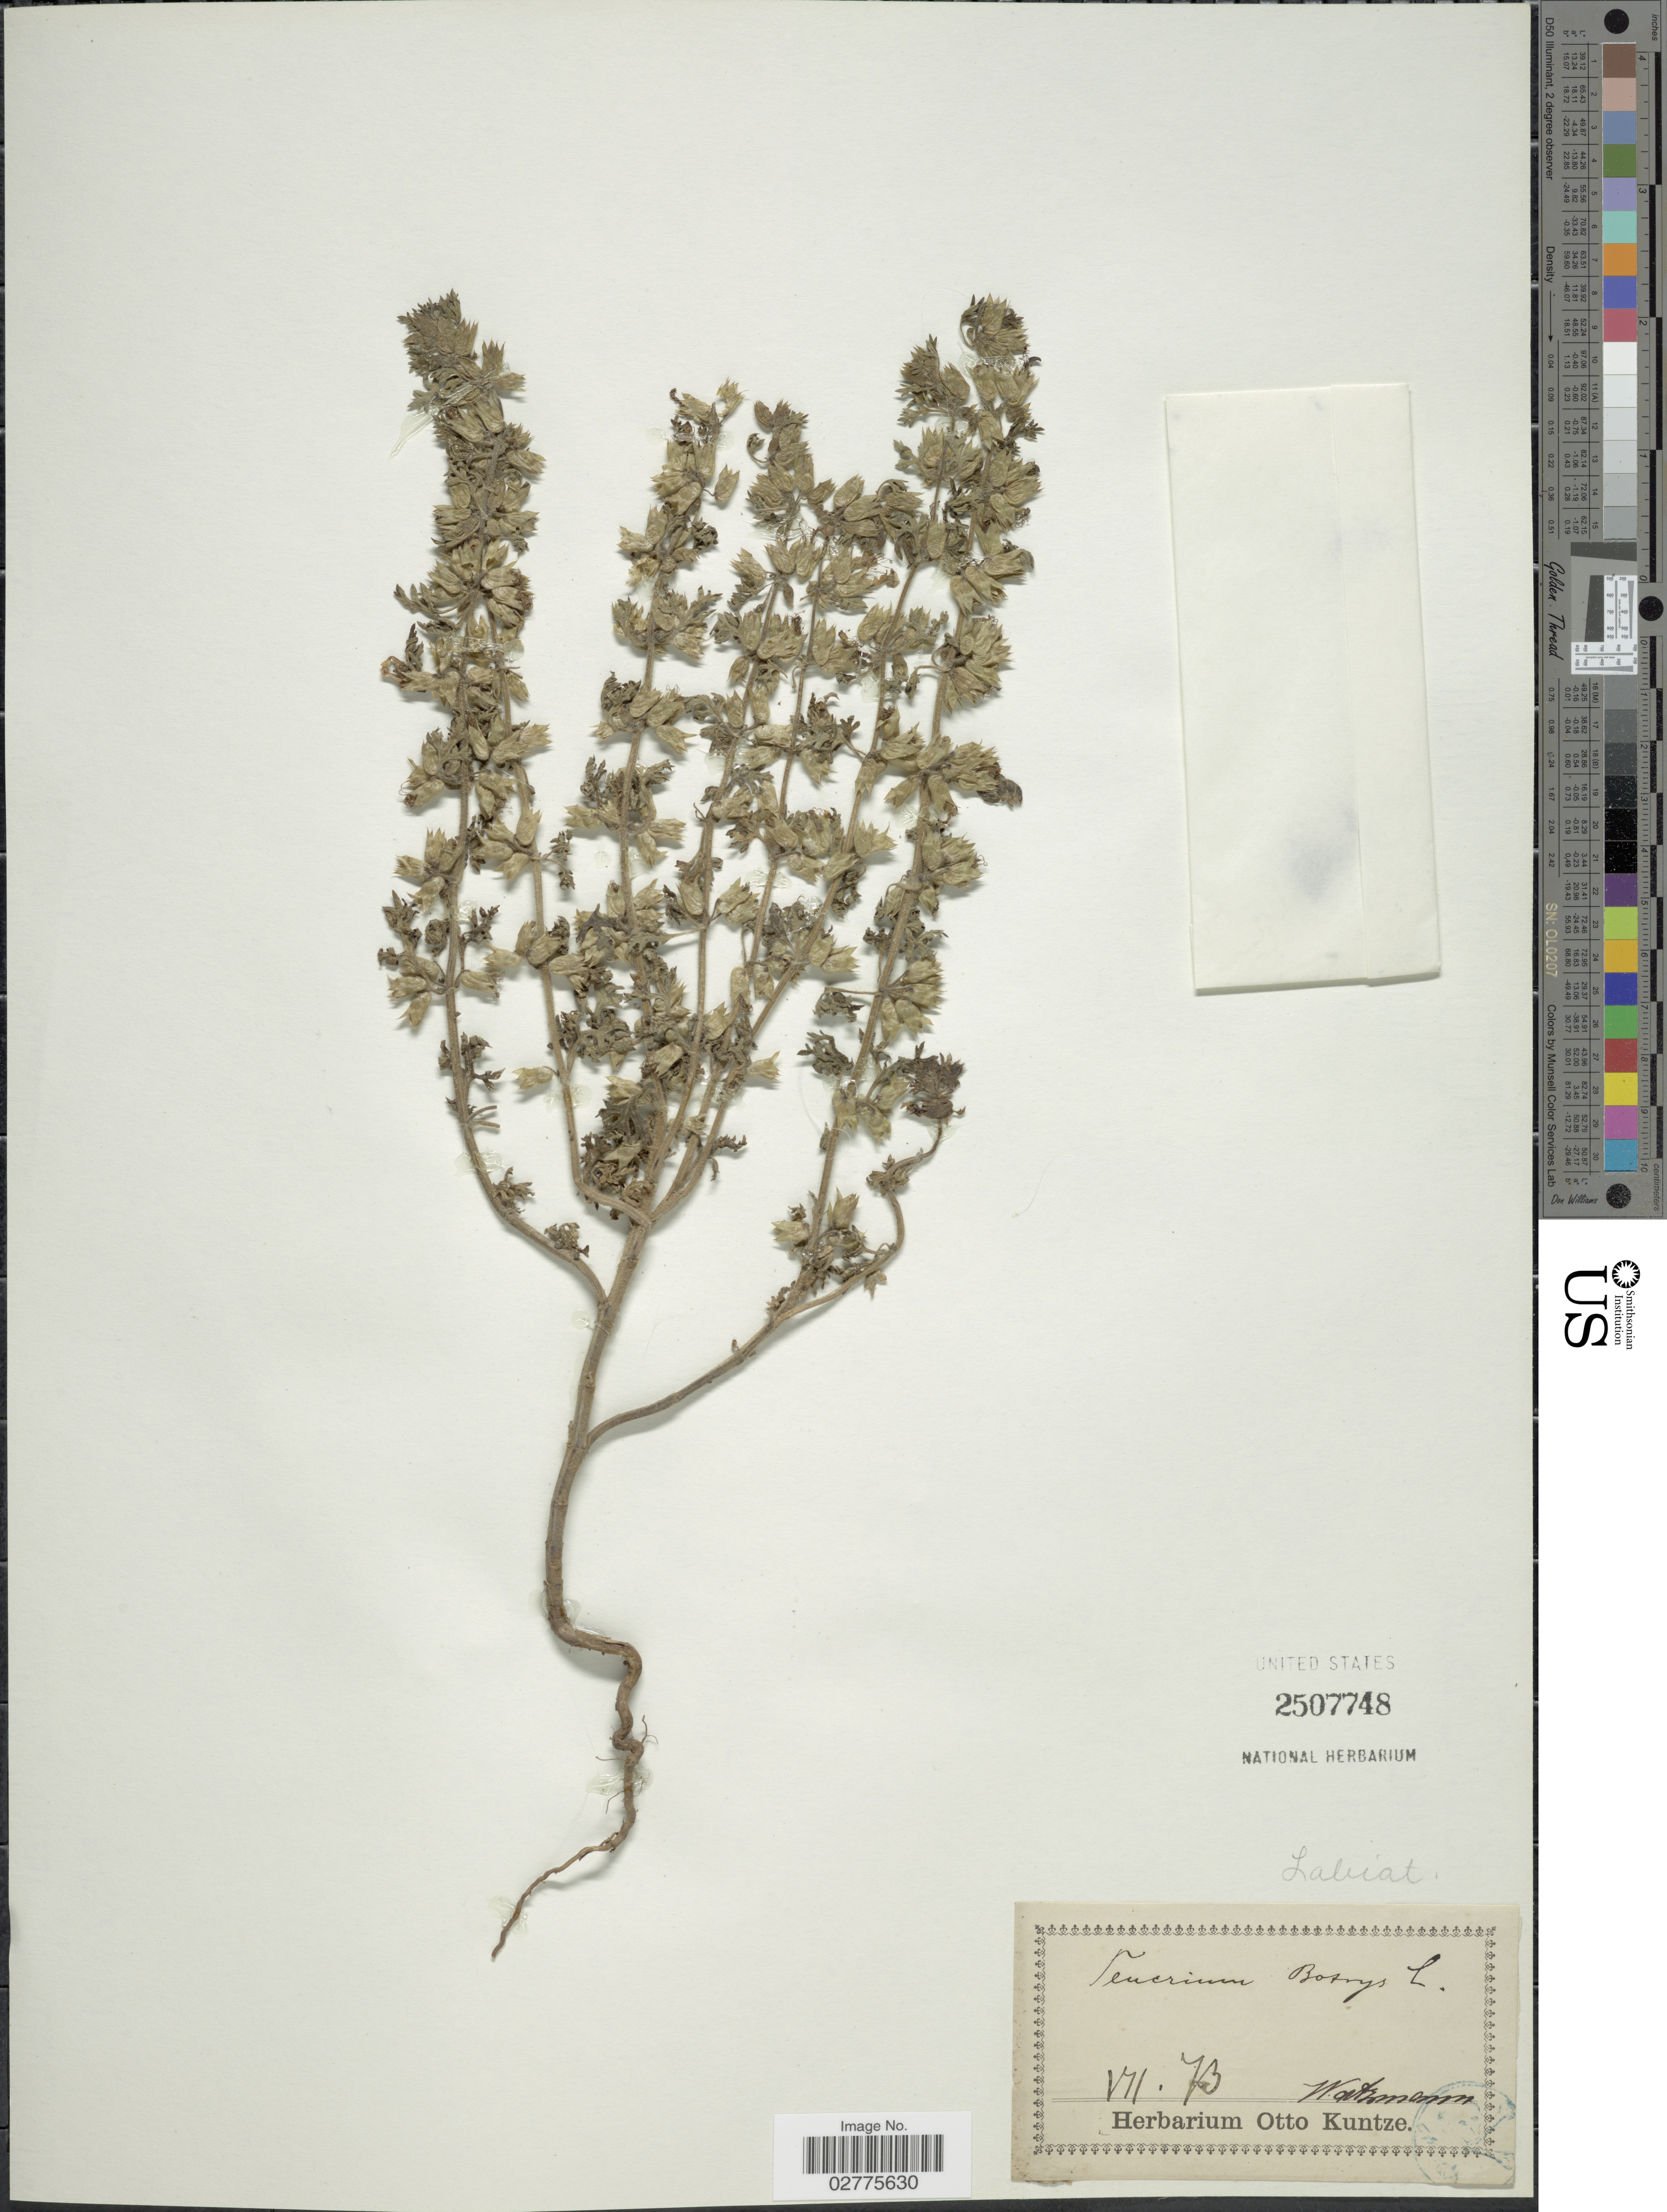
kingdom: Plantae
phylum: Tracheophyta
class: Magnoliopsida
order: Lamiales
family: Lamiaceae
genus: Teucrium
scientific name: Teucrium botrys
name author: L.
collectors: -. Watzmann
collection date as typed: Transcribed d/m/y: /7/73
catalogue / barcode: US 2507748